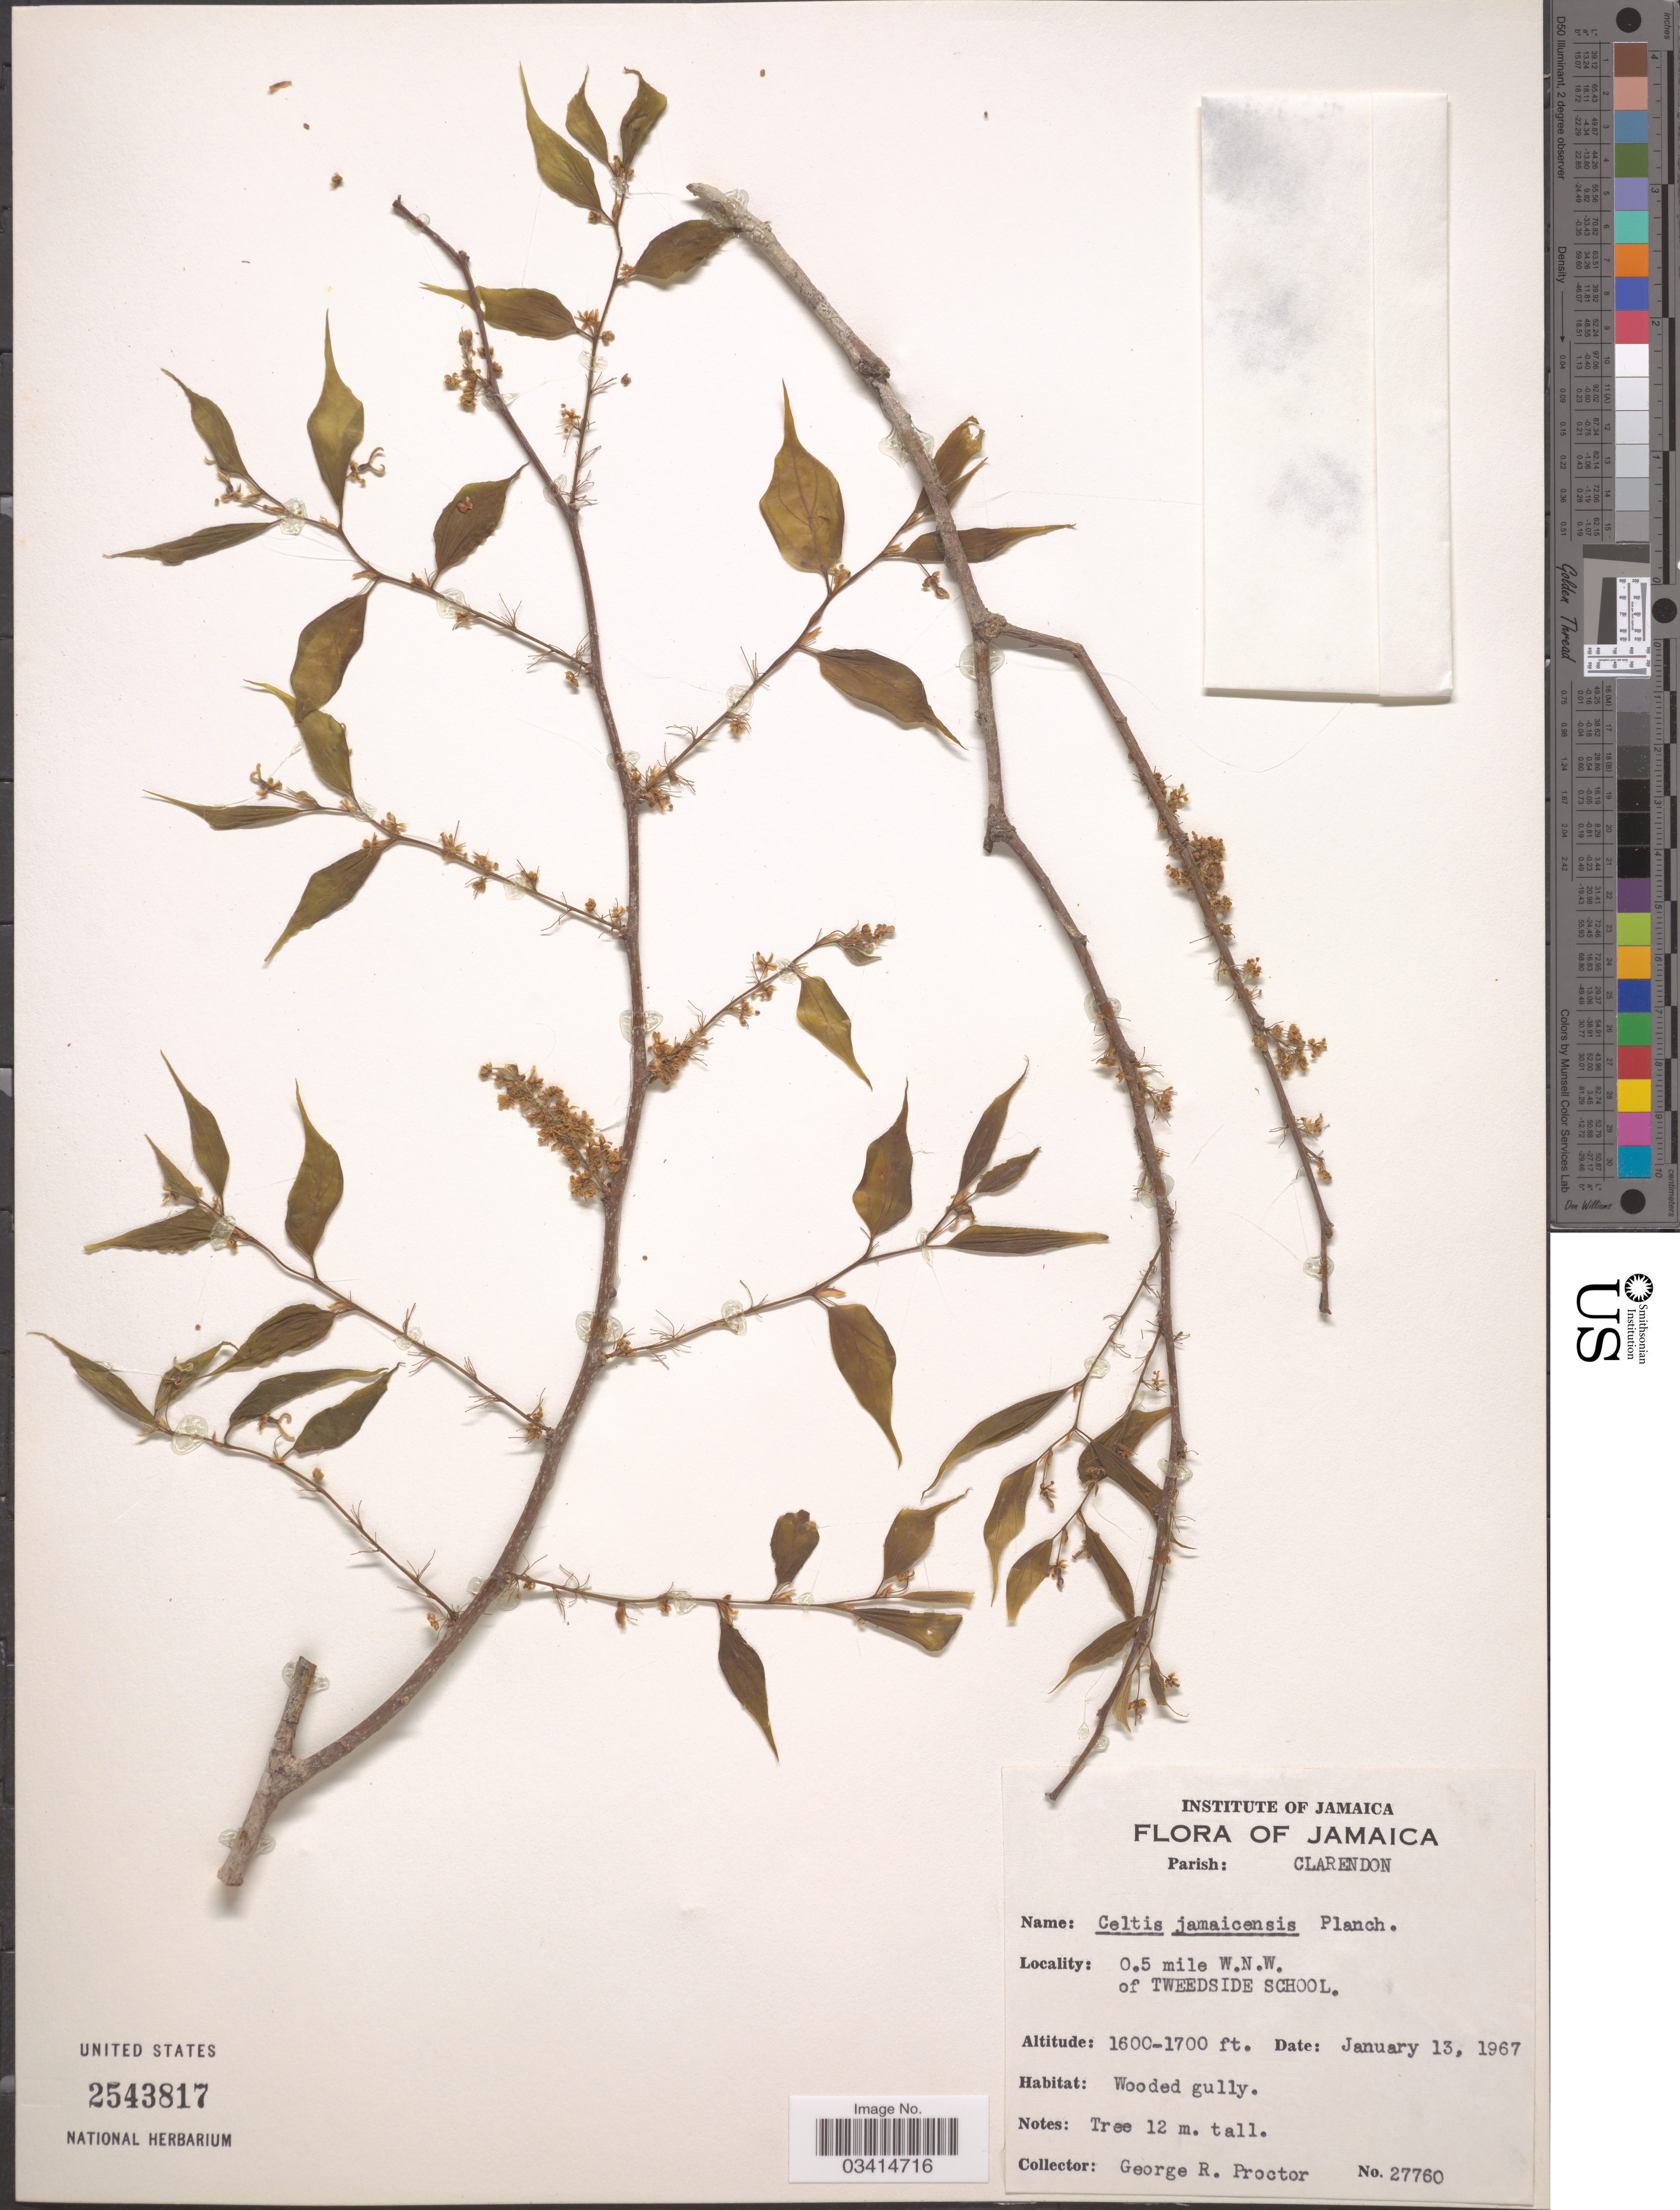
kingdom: Plantae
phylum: Tracheophyta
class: Magnoliopsida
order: Rosales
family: Cannabaceae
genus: Celtis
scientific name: Celtis jamaicensis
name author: Planch.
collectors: G. R. Proctor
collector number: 27760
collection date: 1967-01-13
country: Jamaica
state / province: Clarendon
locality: Parish: Clarendon. 0.5 mile W.N.W. of Tweeside School.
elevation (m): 488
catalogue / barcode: US 2543817